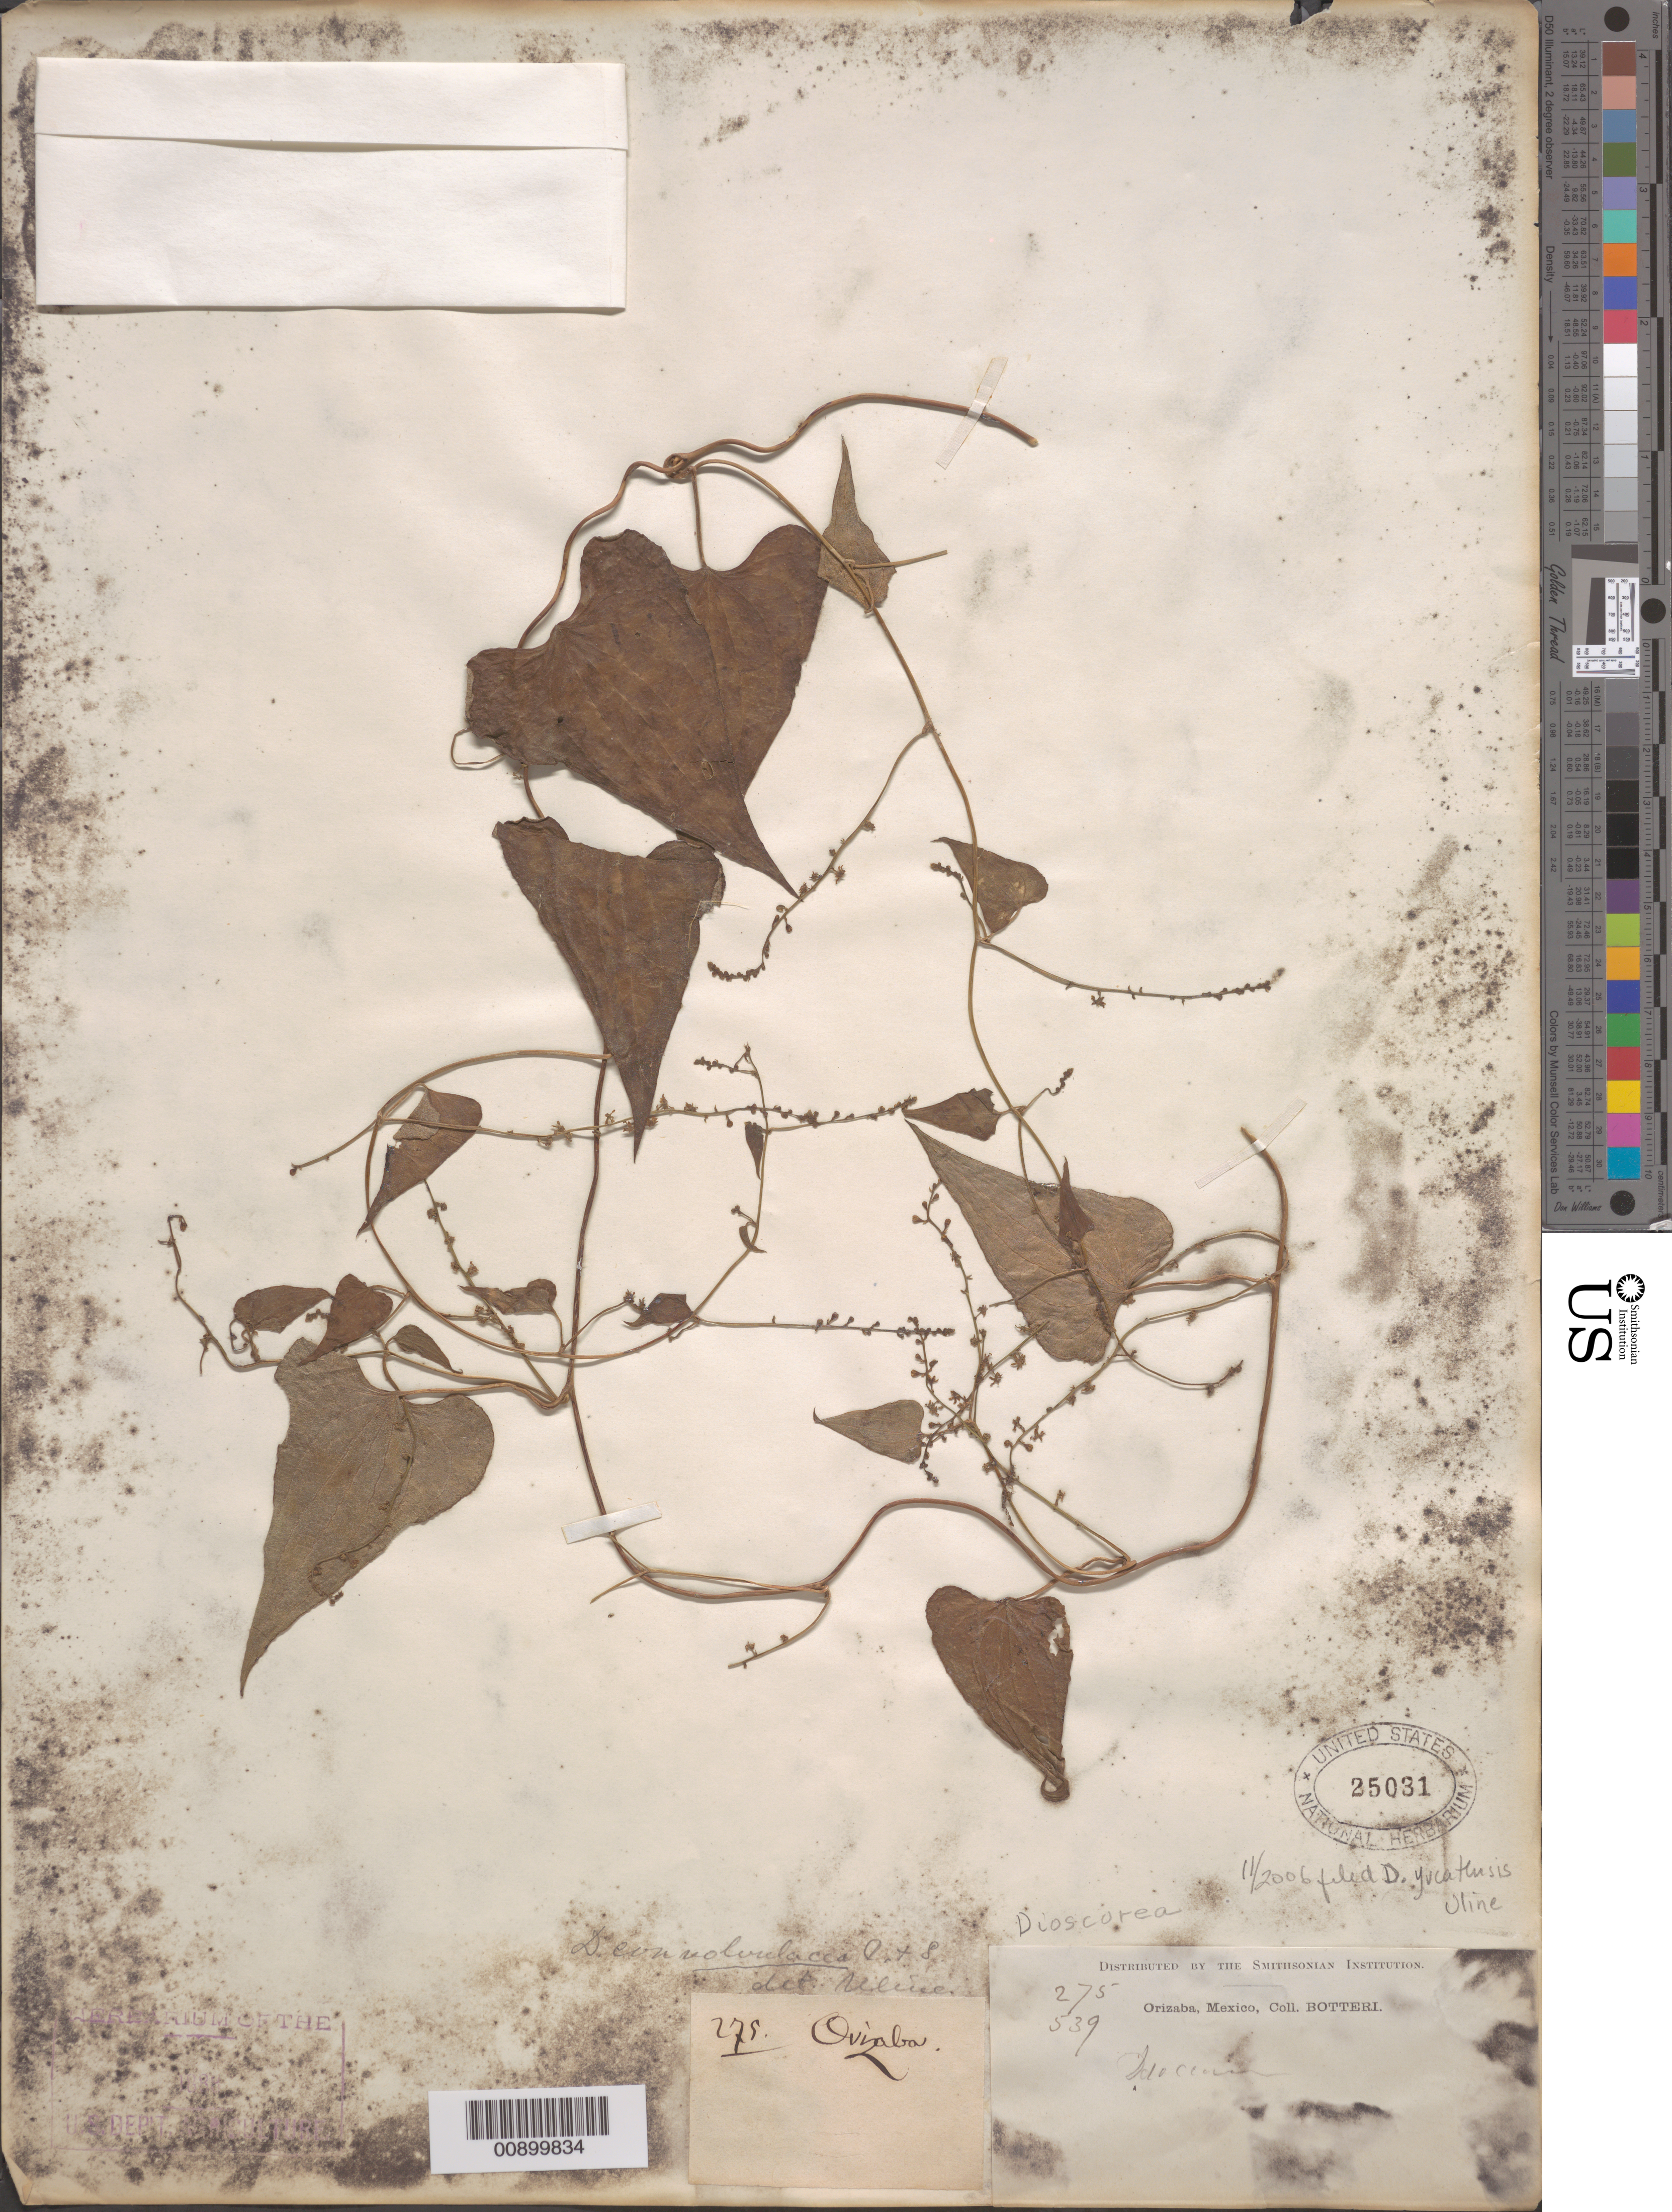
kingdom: Plantae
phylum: Tracheophyta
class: Liliopsida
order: Dioscoreales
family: Dioscoreaceae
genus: Dioscorea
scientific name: Dioscorea yucatanensis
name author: Uline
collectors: M. Botteri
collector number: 275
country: Mexico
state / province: Veracruz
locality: Orizaba.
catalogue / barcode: US 25031